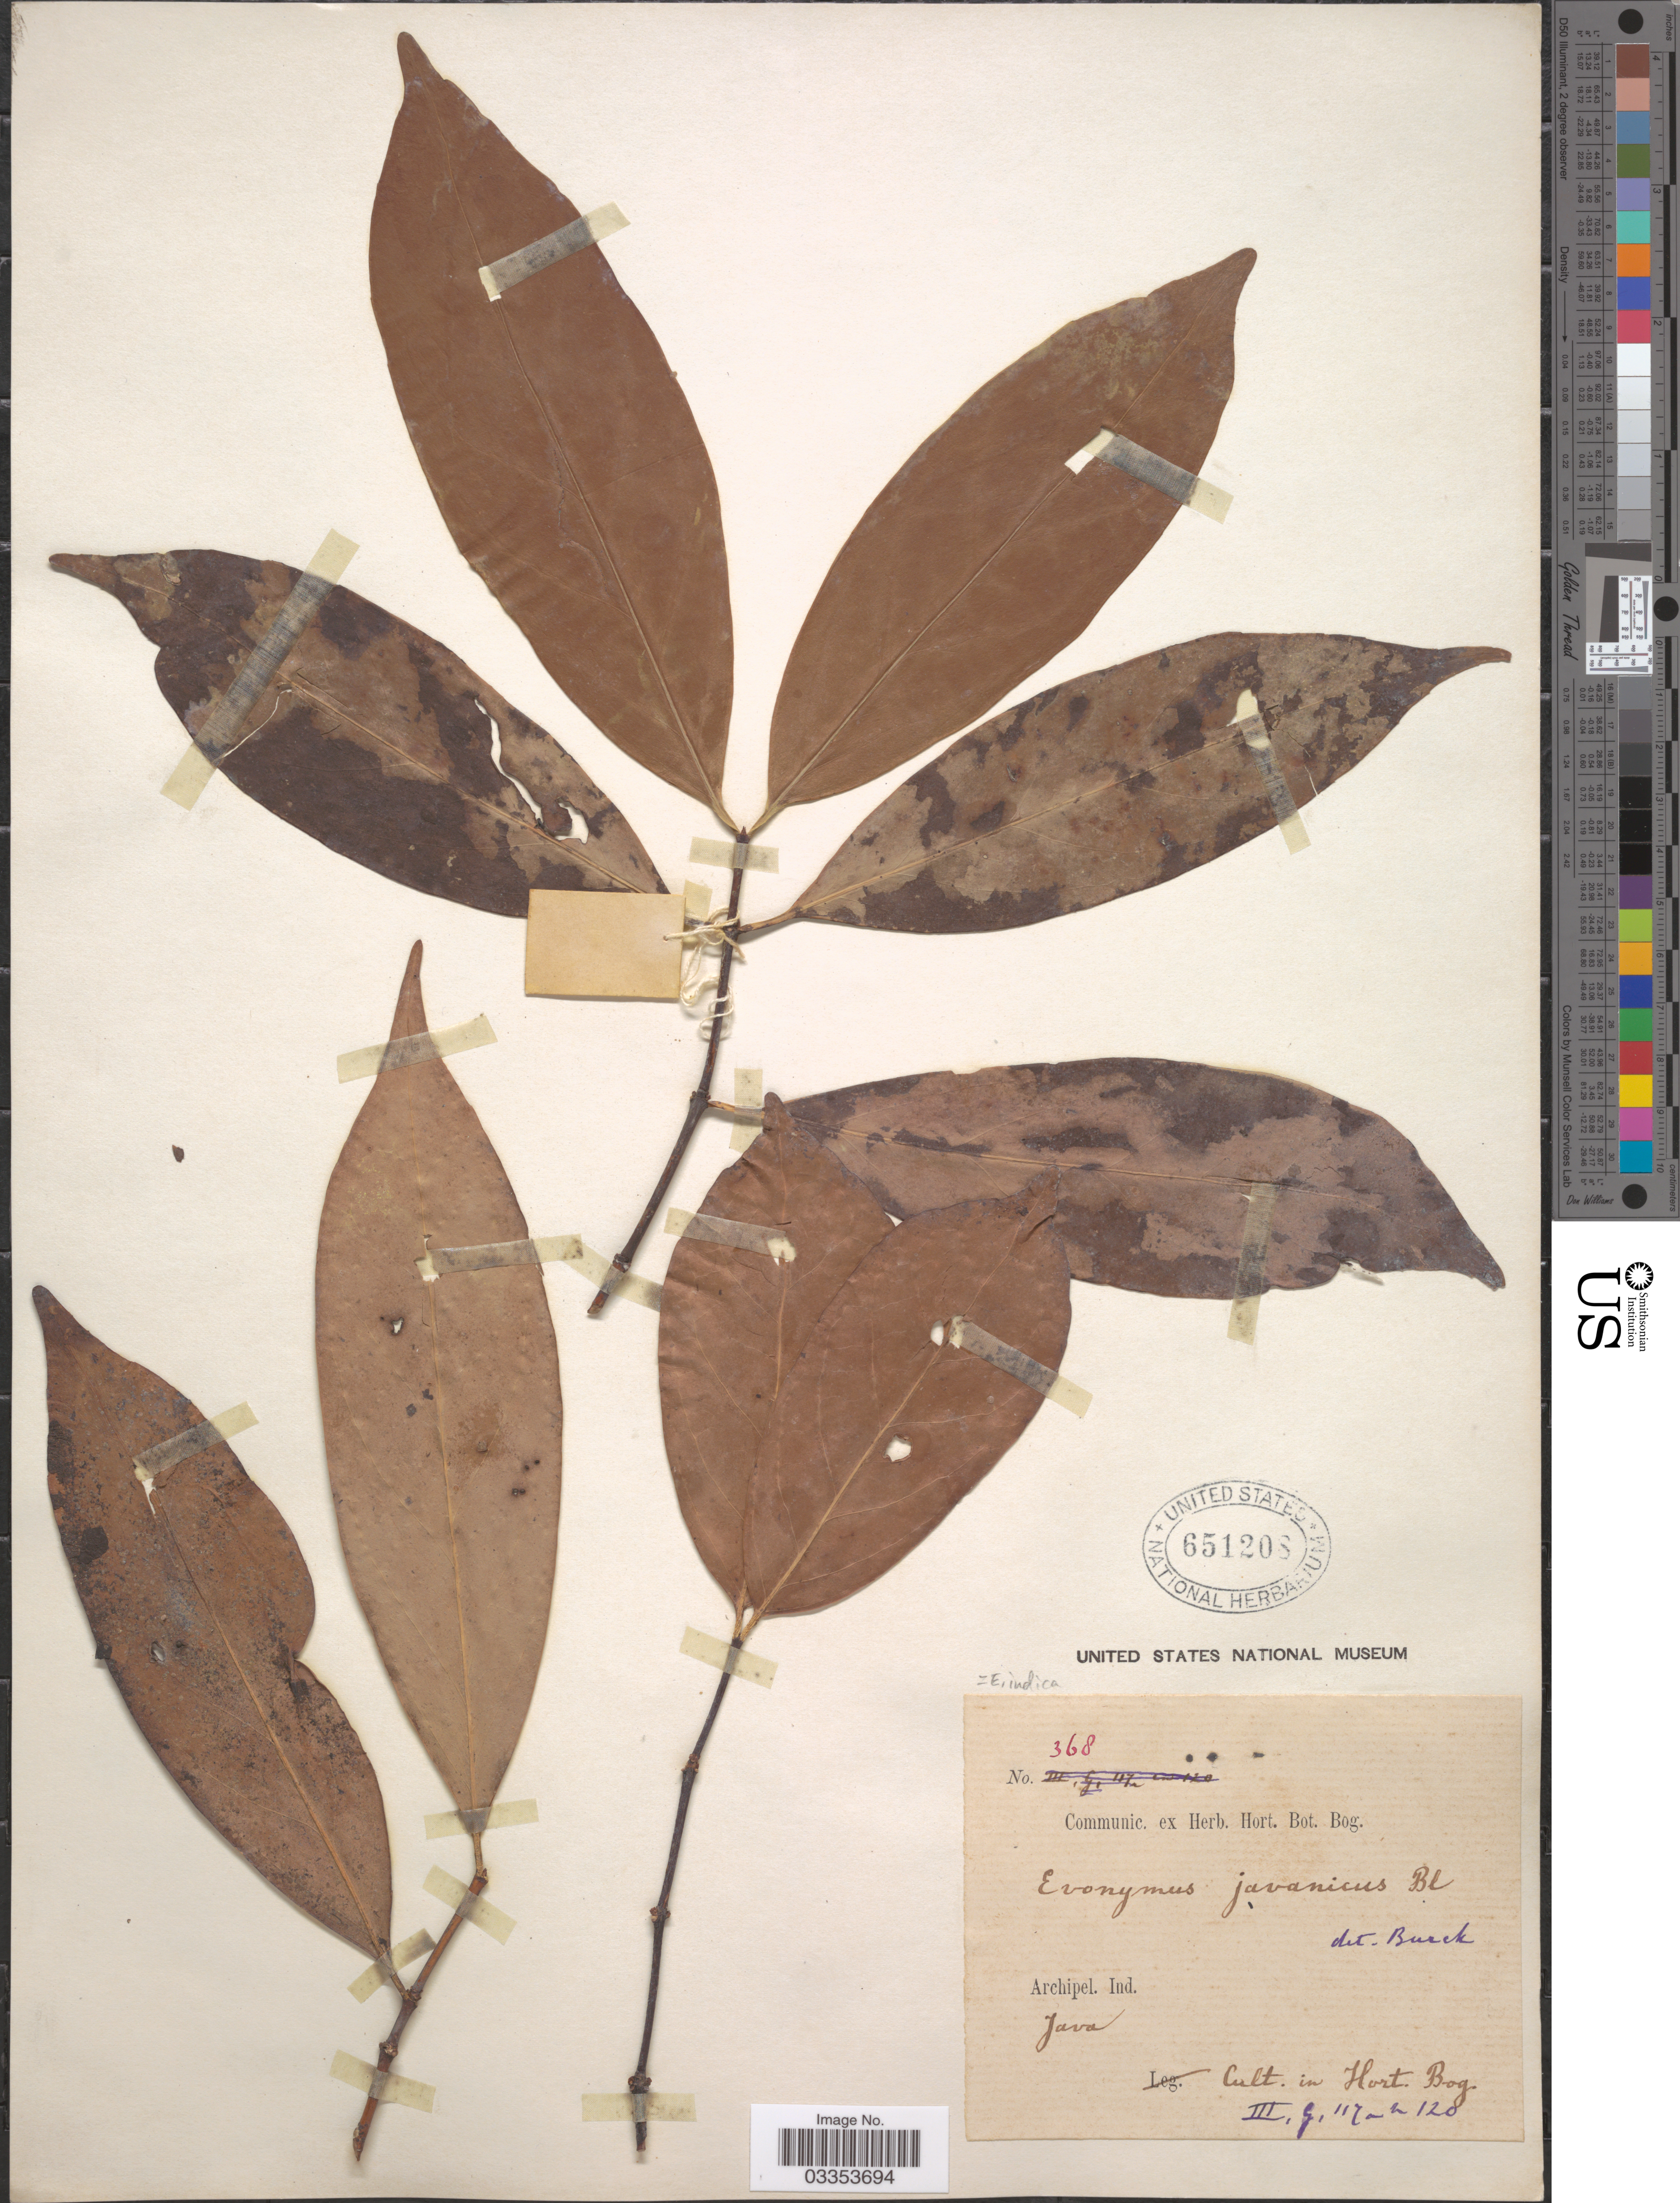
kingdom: Plantae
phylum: Tracheophyta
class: Magnoliopsida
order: Celastrales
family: Celastraceae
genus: Euonymus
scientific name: Euonymus indicus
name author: B. Heyne ex Wall.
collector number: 368?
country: Indonesia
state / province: Java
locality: Archipel. Ind. Cult. in Hort. Bog.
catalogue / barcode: US 651208